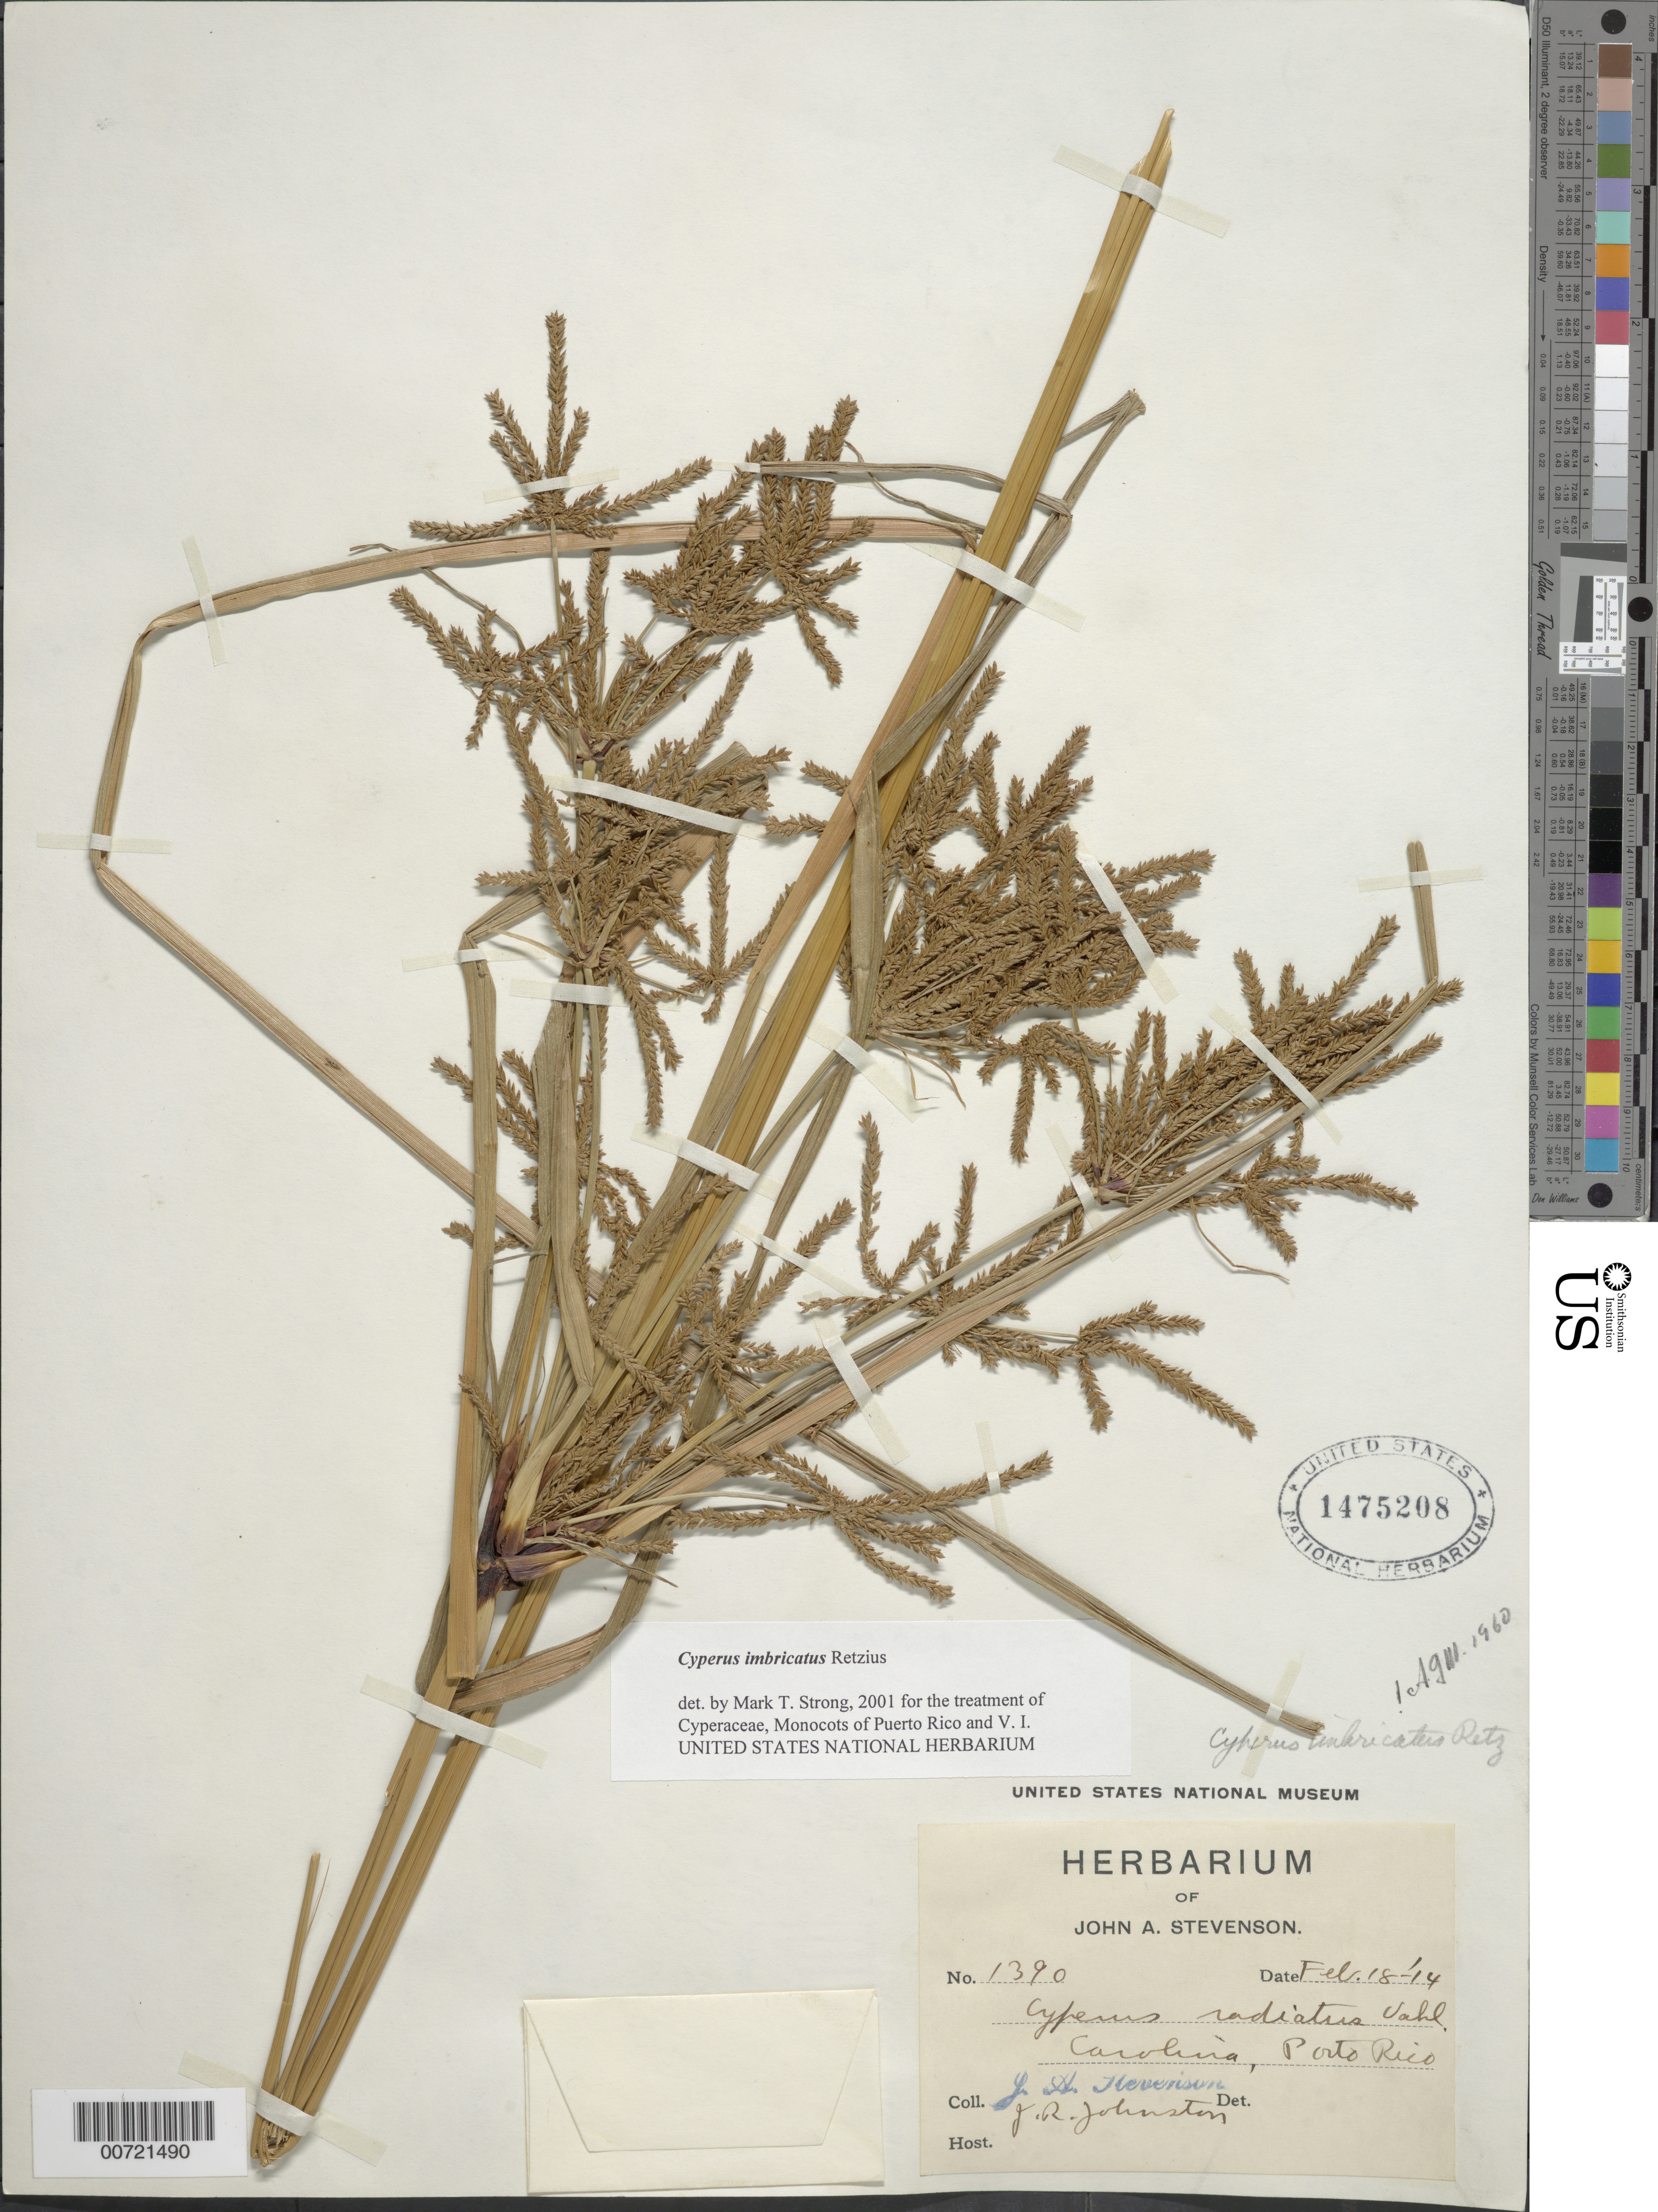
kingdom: Plantae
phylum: Tracheophyta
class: Liliopsida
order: Poales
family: Cyperaceae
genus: Cyperus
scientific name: Cyperus imbricatus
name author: Retz.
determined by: Strong, M. T., (US), Smithsonian Institution - National Museum of Natural History (UNITED STATES)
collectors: J. Stevenson & J. Johnston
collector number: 1390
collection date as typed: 18 Feb 1914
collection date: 1914-02-18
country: Puerto Rico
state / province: Carolina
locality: Carolina.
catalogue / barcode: US 1475208